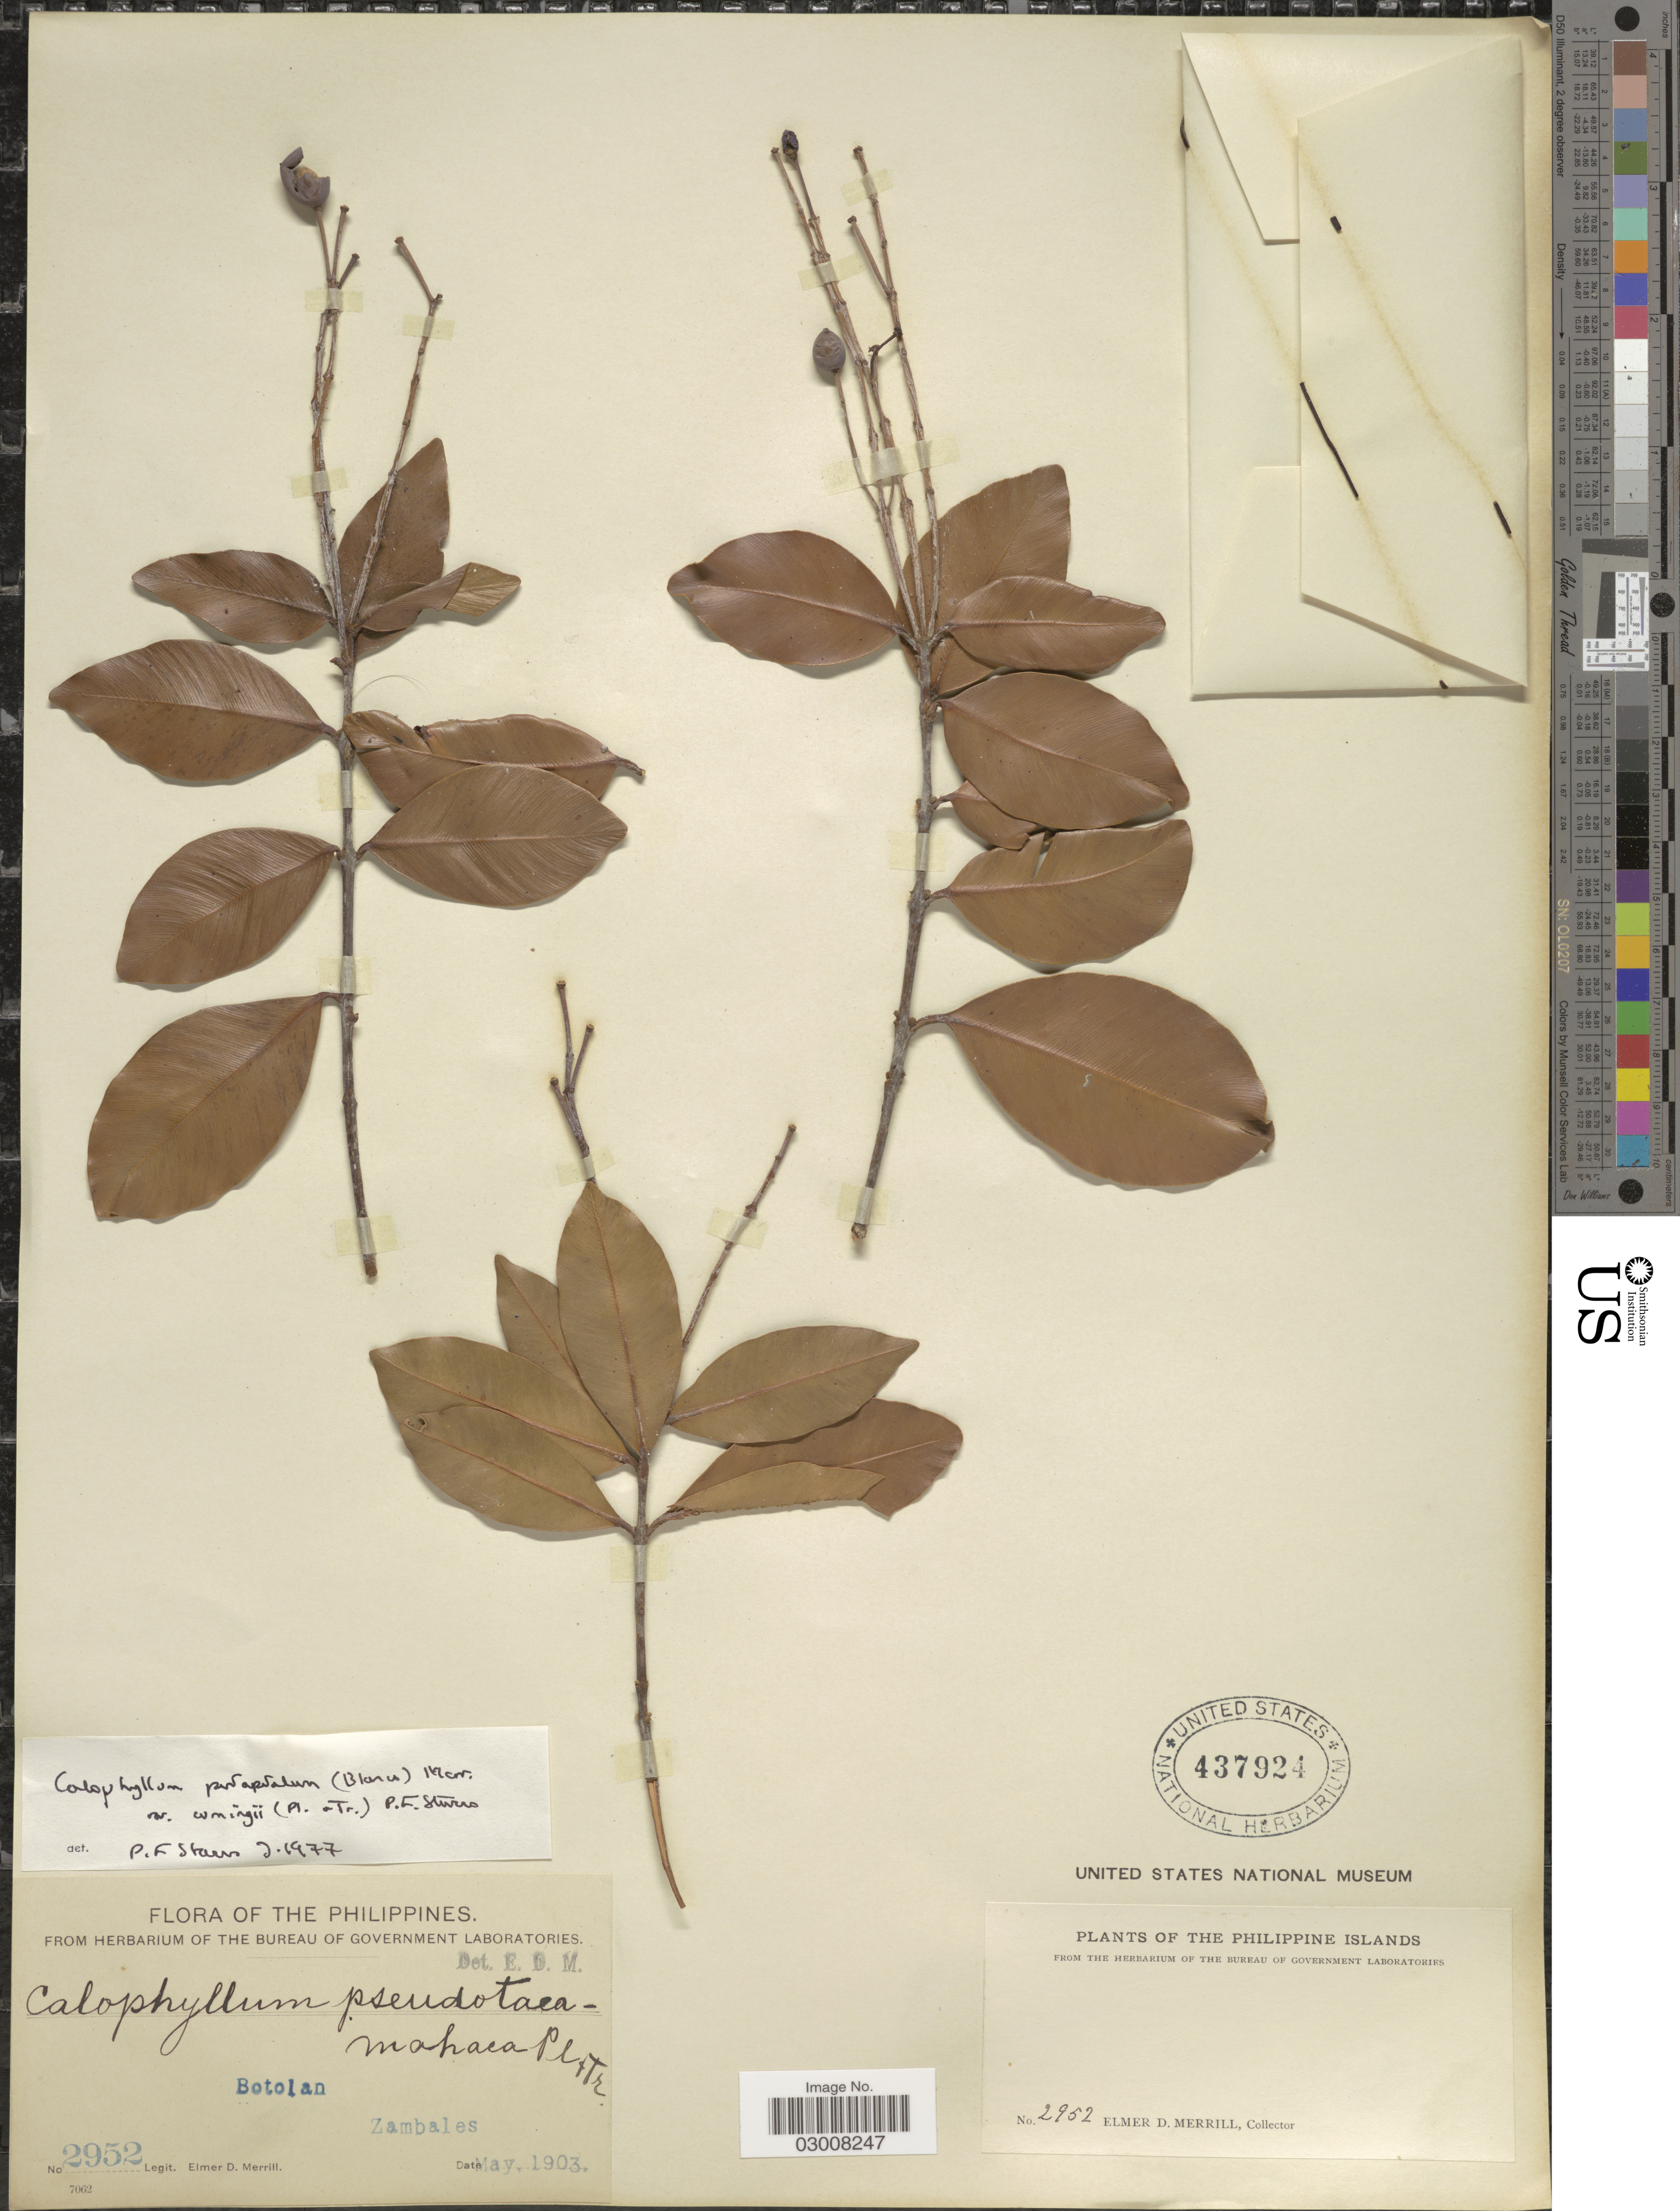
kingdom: Plantae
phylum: Tracheophyta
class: Magnoliopsida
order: Malpighiales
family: Calophyllaceae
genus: Calophyllum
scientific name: Calophyllum pentapetalum var. cumingii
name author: P.F. Stevens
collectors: E. D. Merrill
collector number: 2952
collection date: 1903-05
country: Philippines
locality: Botolan, Zambales.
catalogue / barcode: US 437924